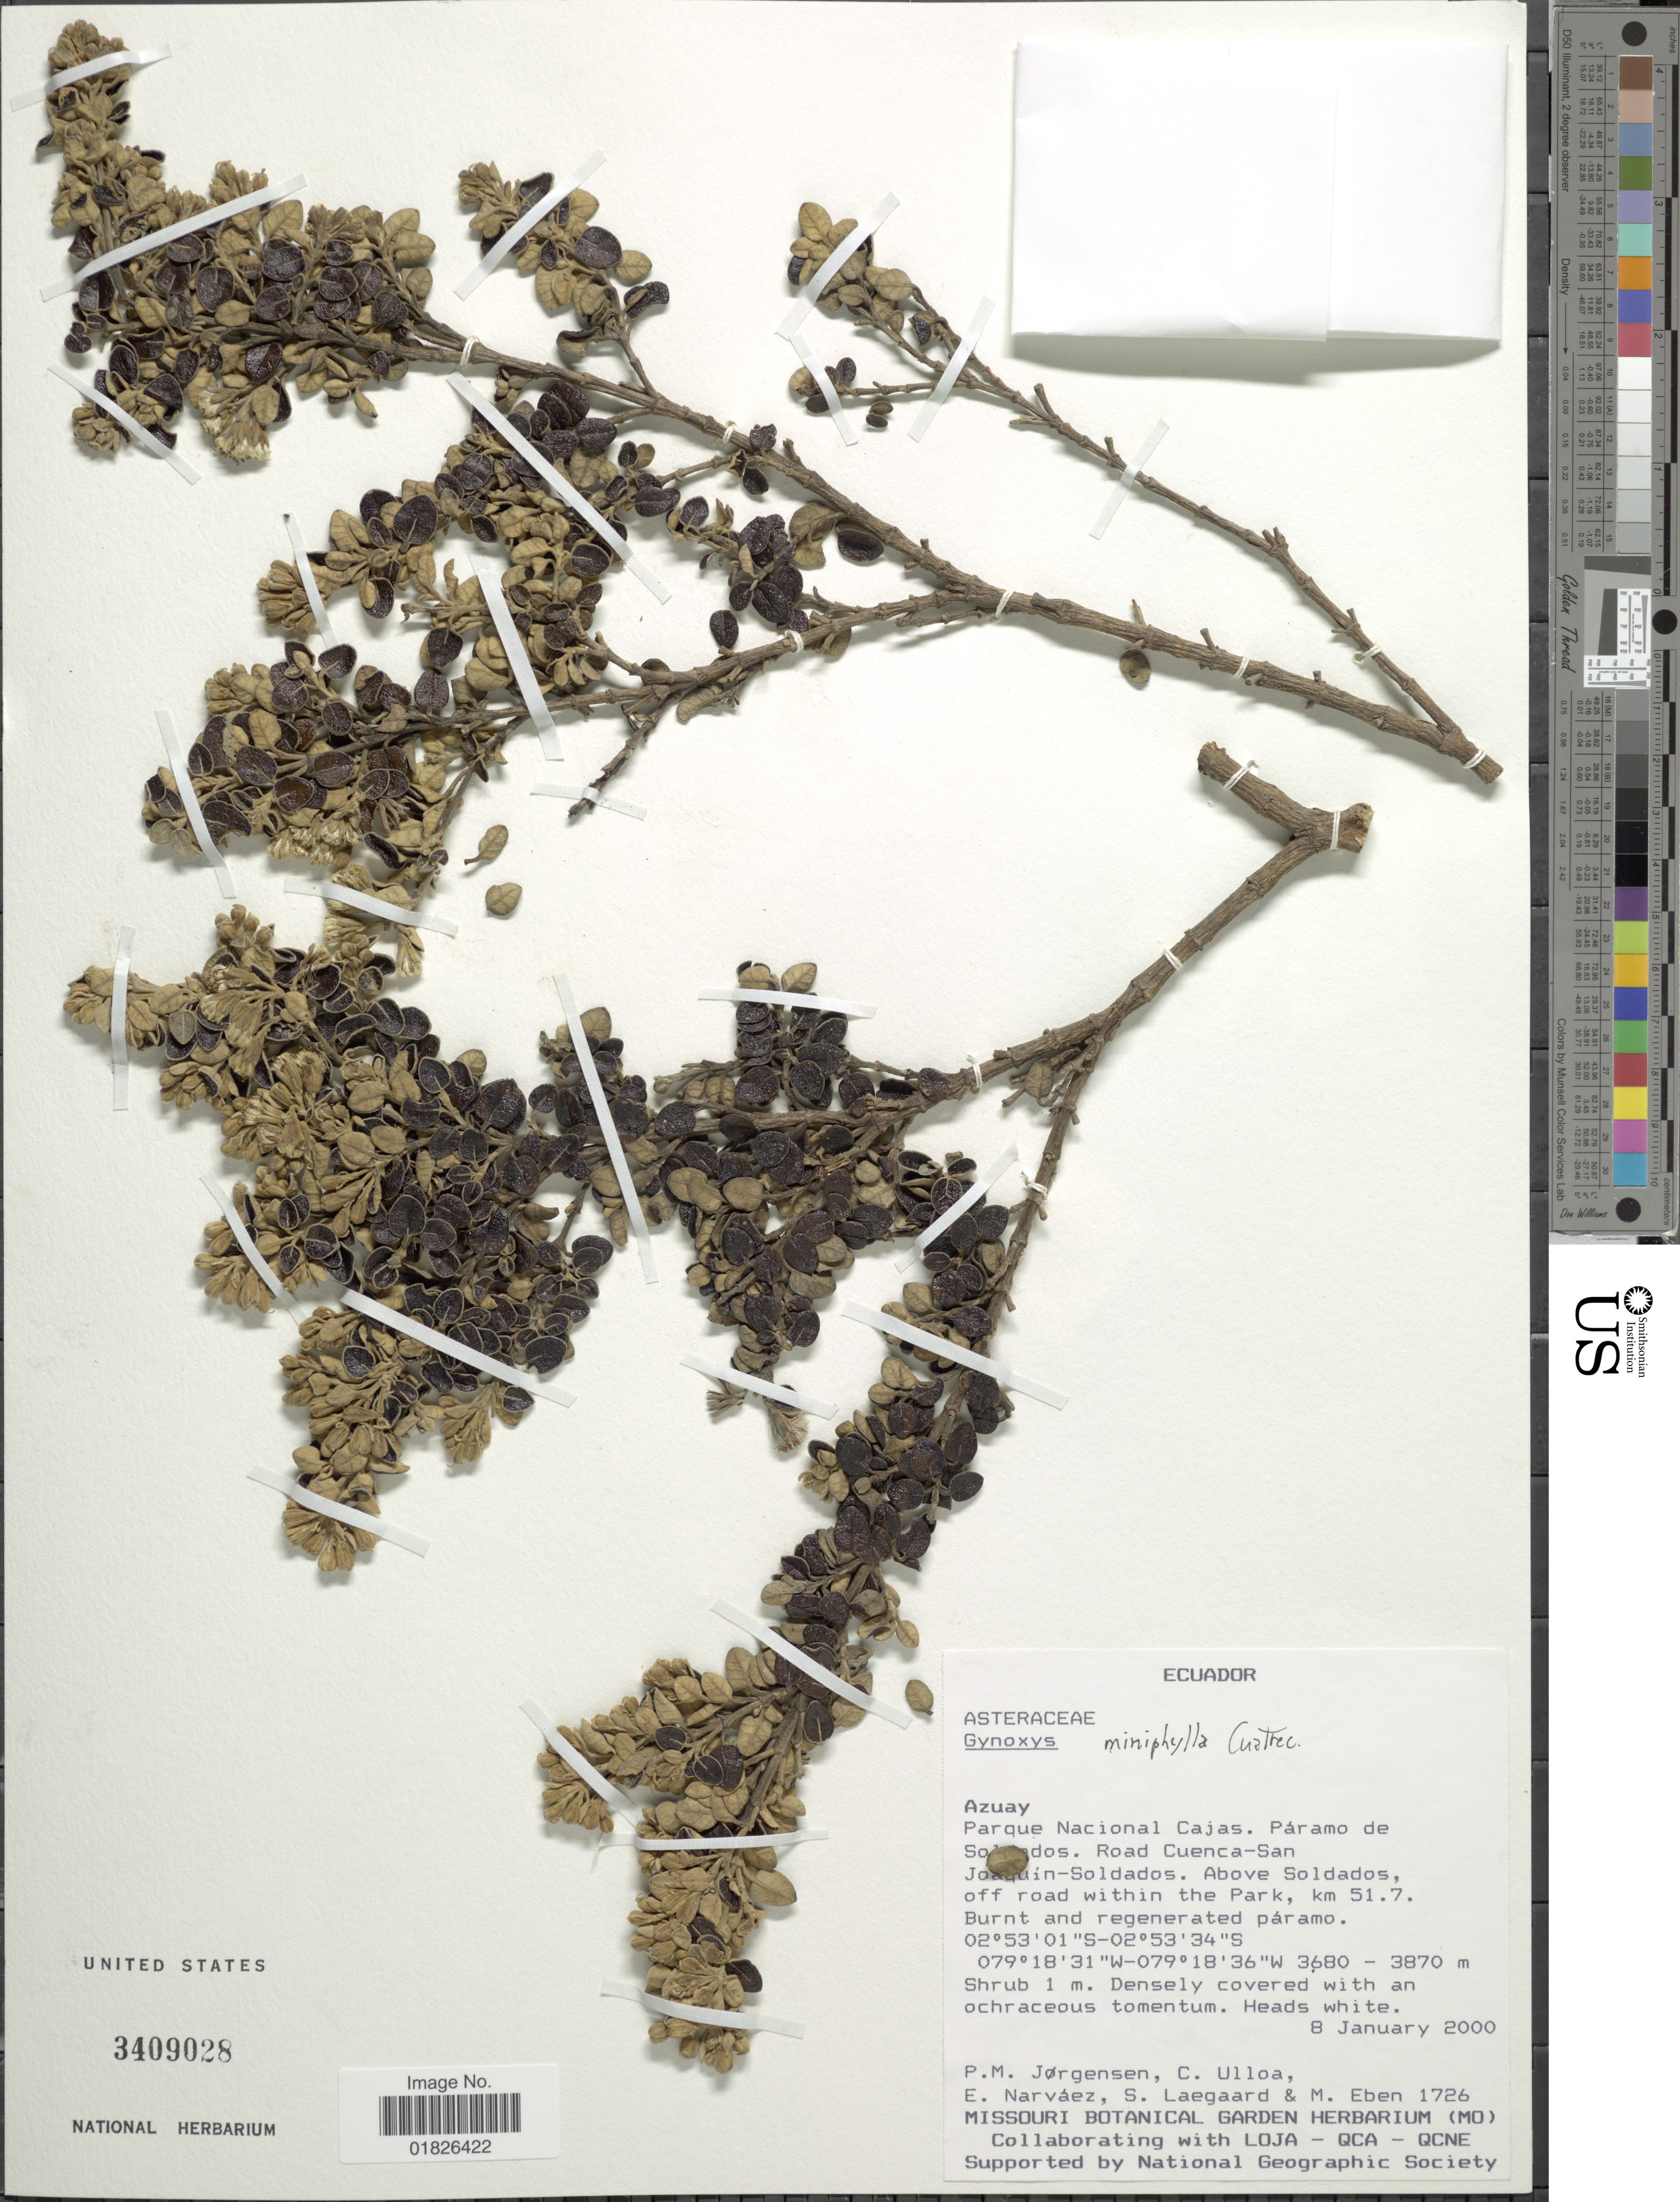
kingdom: Plantae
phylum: Tracheophyta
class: Magnoliopsida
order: Asterales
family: Asteraceae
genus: Gynoxys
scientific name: Gynoxys miniphylla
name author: Cuatrec.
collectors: P. Jørgensen, C. Ulloa, E. Narváez, S. Lægaard & M. Eben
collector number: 1726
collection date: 2000-01-08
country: Ecuador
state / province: Azuay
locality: Parque Nacional Cajas, Paramo de Soldados, Road Cuenca-San Joaquin-Soldados, above Soldados, off road within the Park, km 51.7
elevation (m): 3680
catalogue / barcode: US 3409028